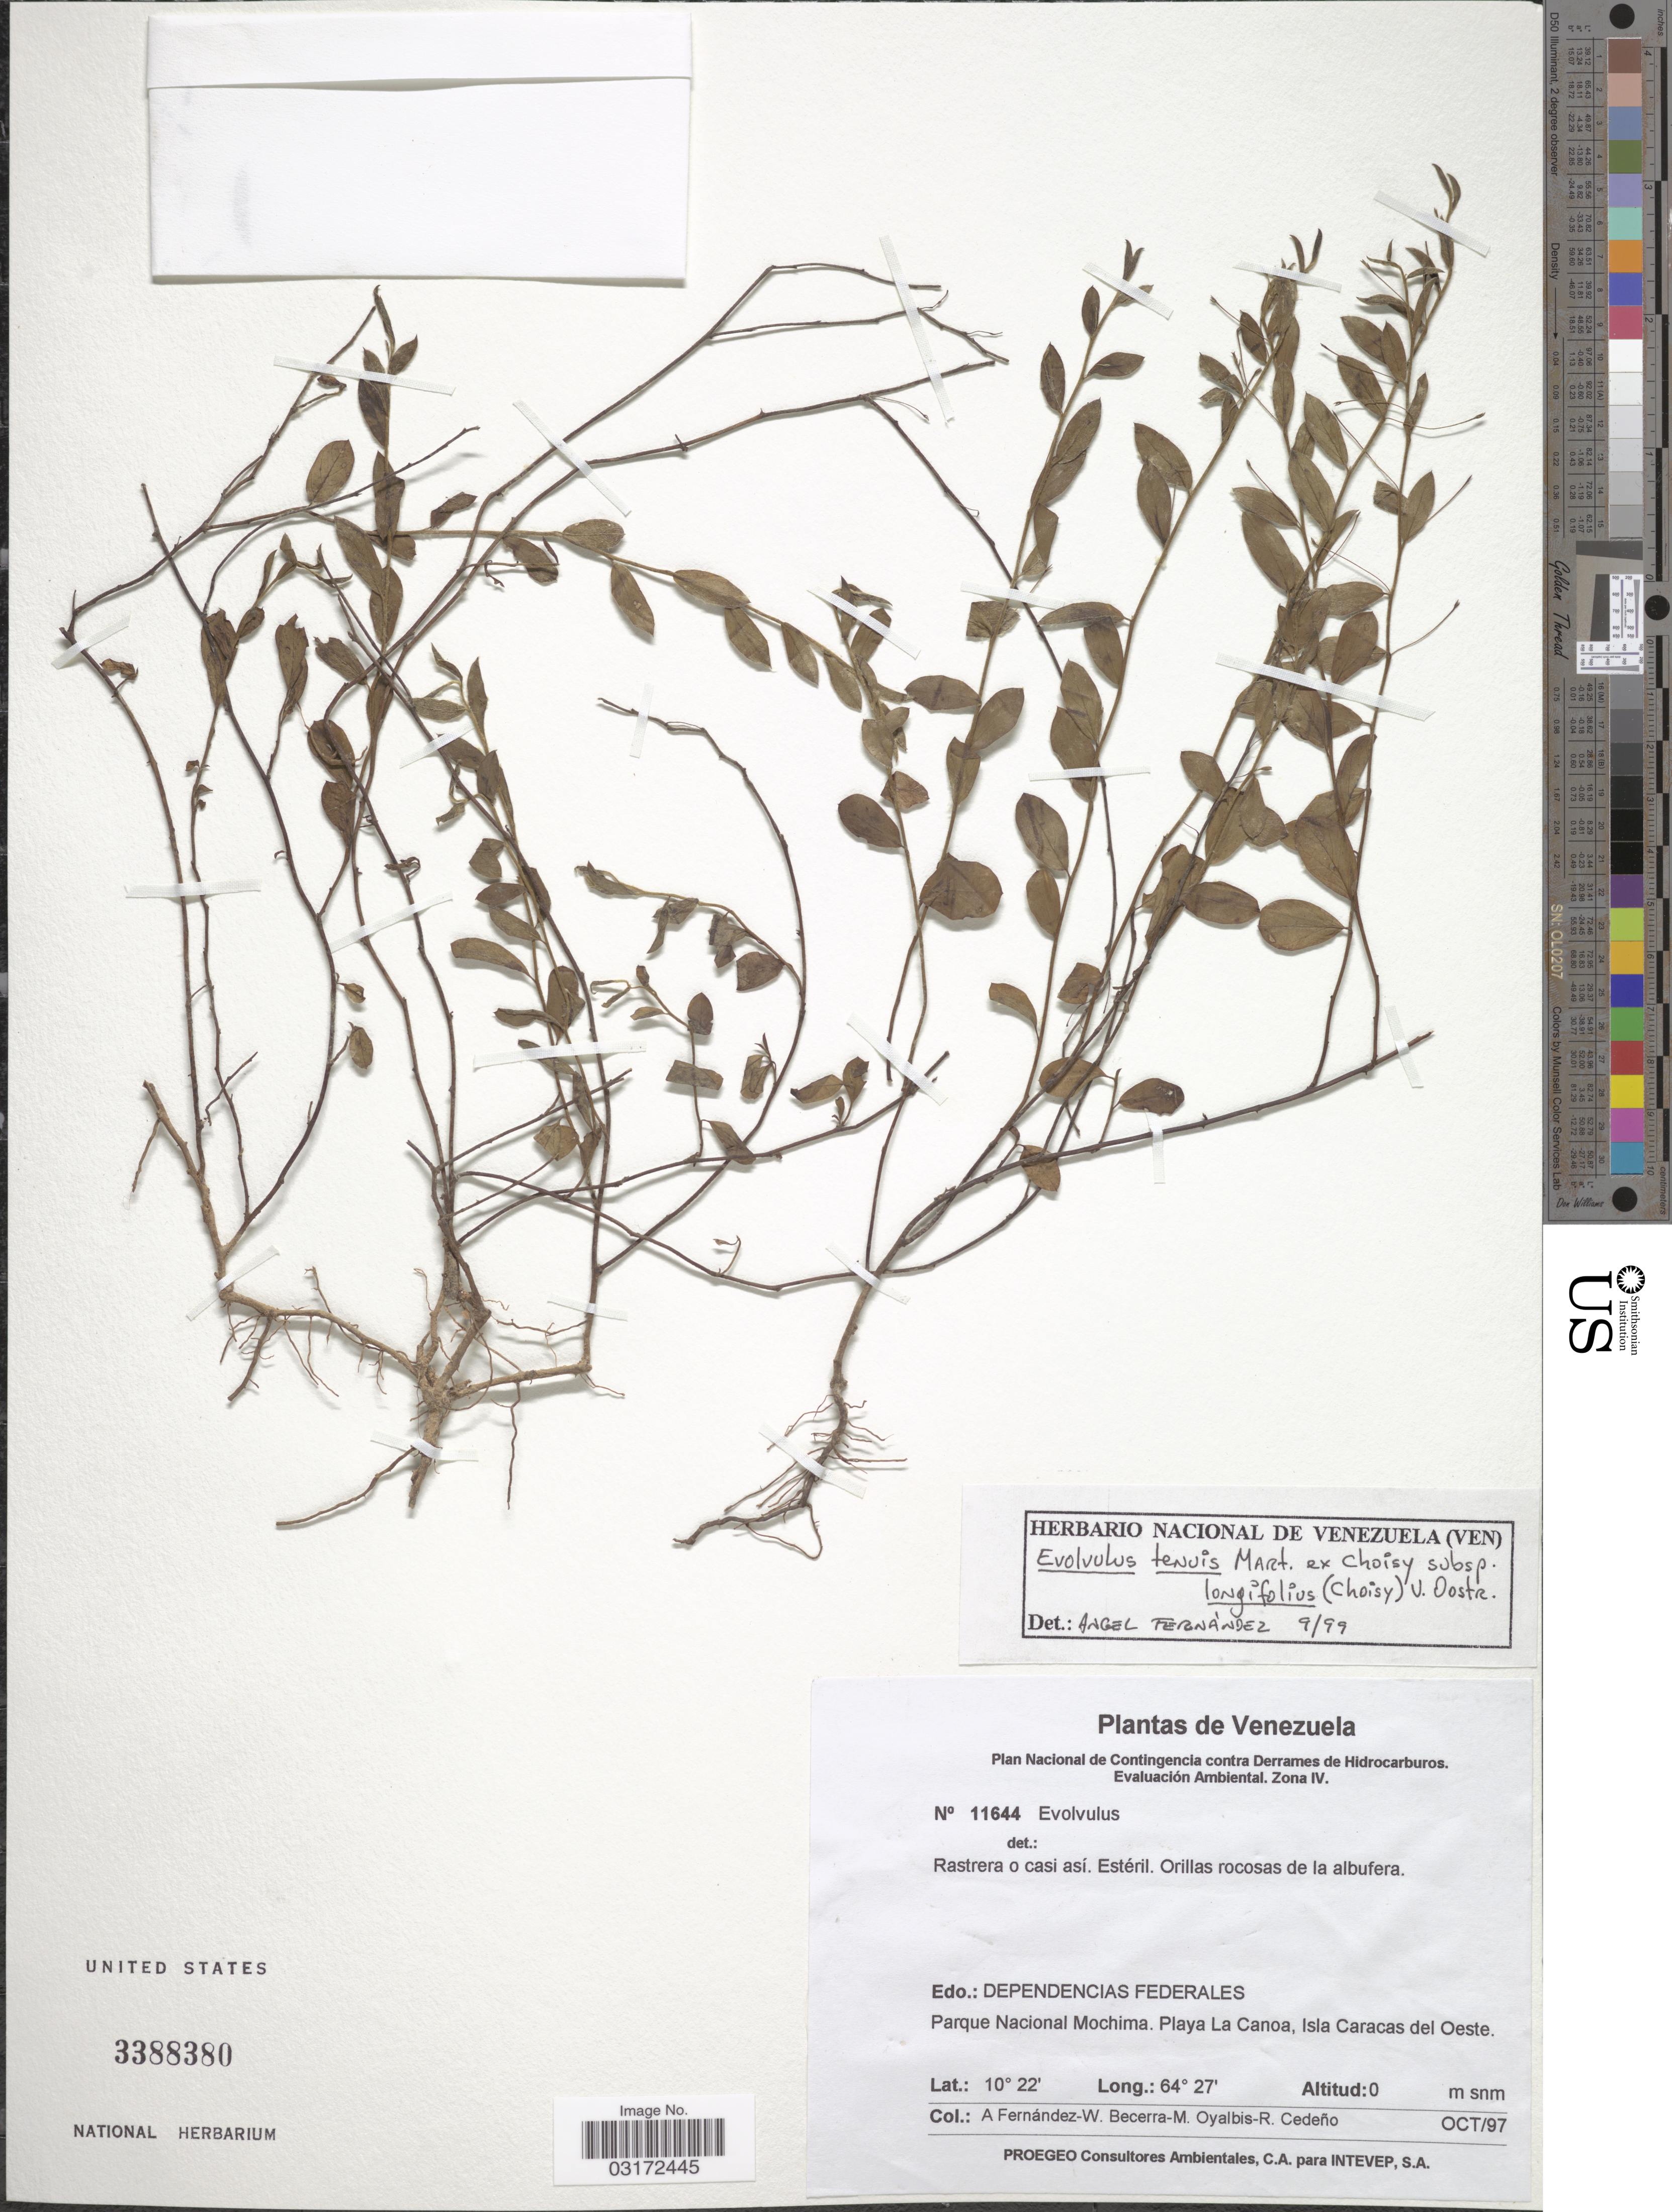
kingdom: Plantae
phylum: Tracheophyta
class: Magnoliopsida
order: Solanales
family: Convolvulaceae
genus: Evolvulus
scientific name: Evolvulus tenuis subsp. longifolius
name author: Mart. ex Choisy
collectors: Á. Fernández, W. Becerra, M. Oyalbis & R. Cedeño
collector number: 11644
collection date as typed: Transcribed d/m/y: /10/97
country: Venezuela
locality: Edo.: Dependencias Federales. Parque Nacional Mochima. Playa La Canoa, Isla Caracas del Oeste.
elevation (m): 0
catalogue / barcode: US 3388380